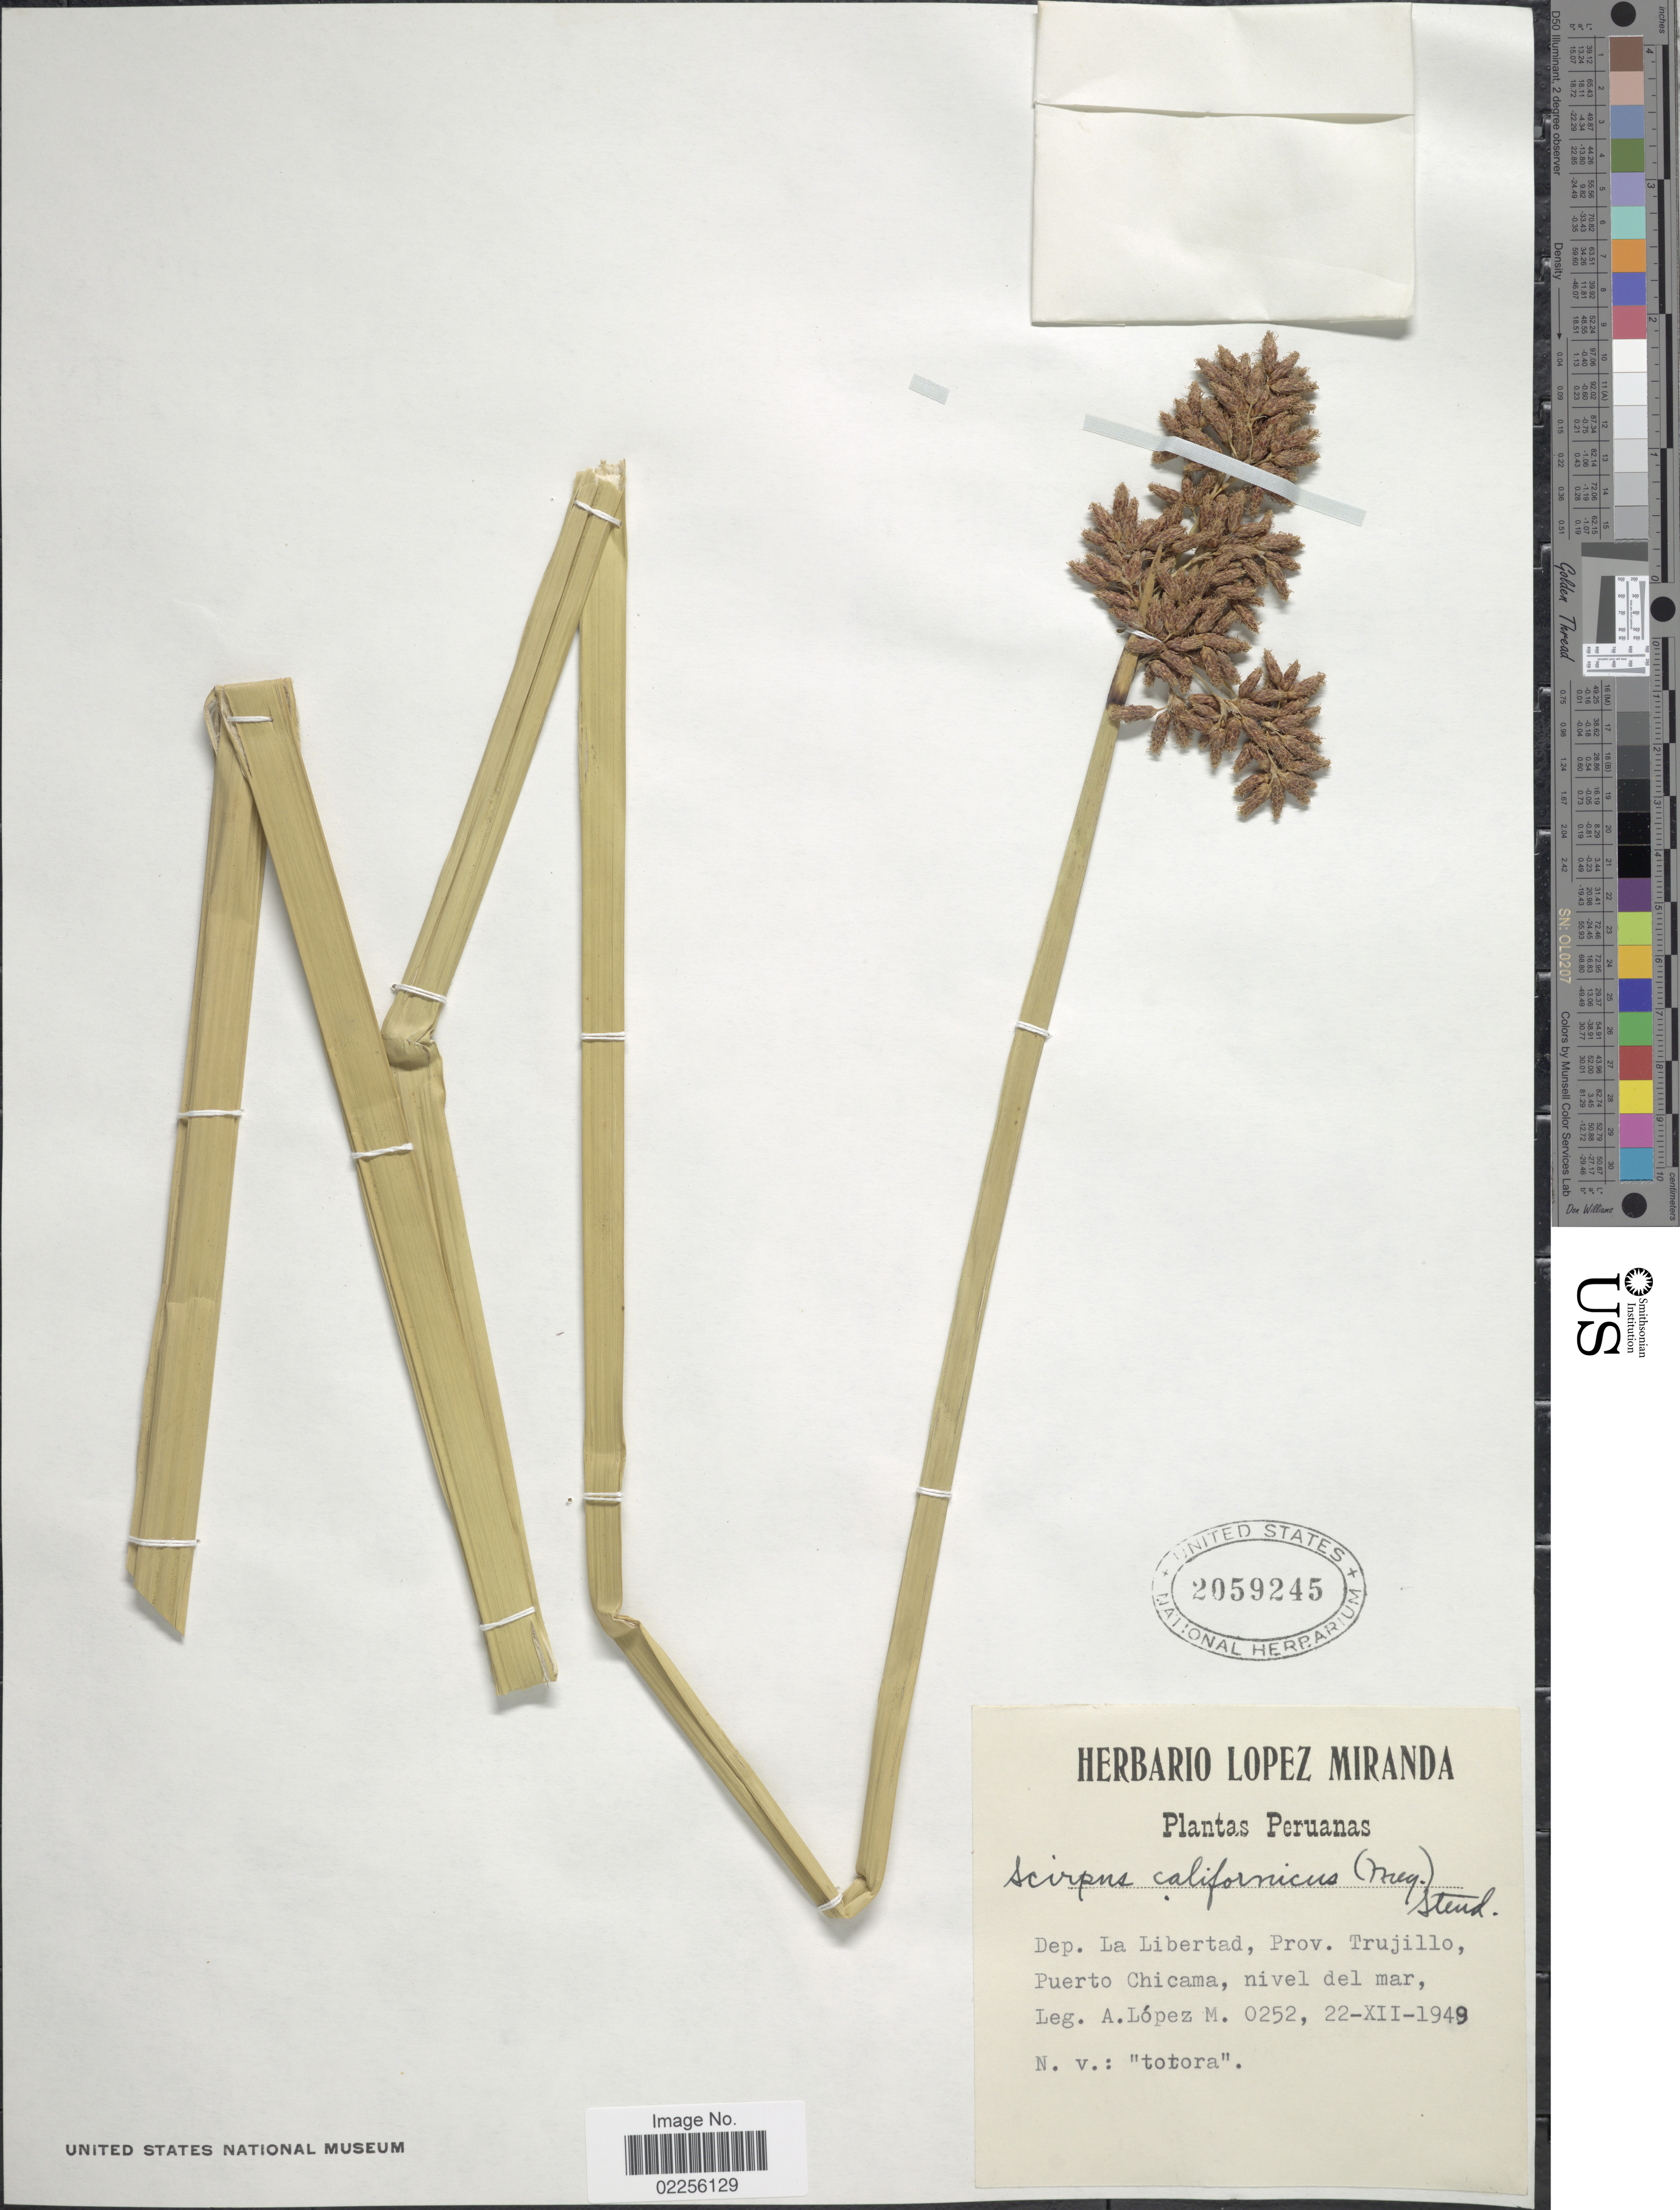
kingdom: Plantae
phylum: Tracheophyta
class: Liliopsida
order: Poales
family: Cyperaceae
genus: Schoenoplectus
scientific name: Schoenoplectus californicus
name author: (C.A. Mey.) Soják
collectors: A. López M.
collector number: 0252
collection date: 1949-12-22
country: Peru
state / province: La Libertad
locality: Dept. la Libertad, Prov. Trujillo, Puerto Chicama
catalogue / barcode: US 2059245